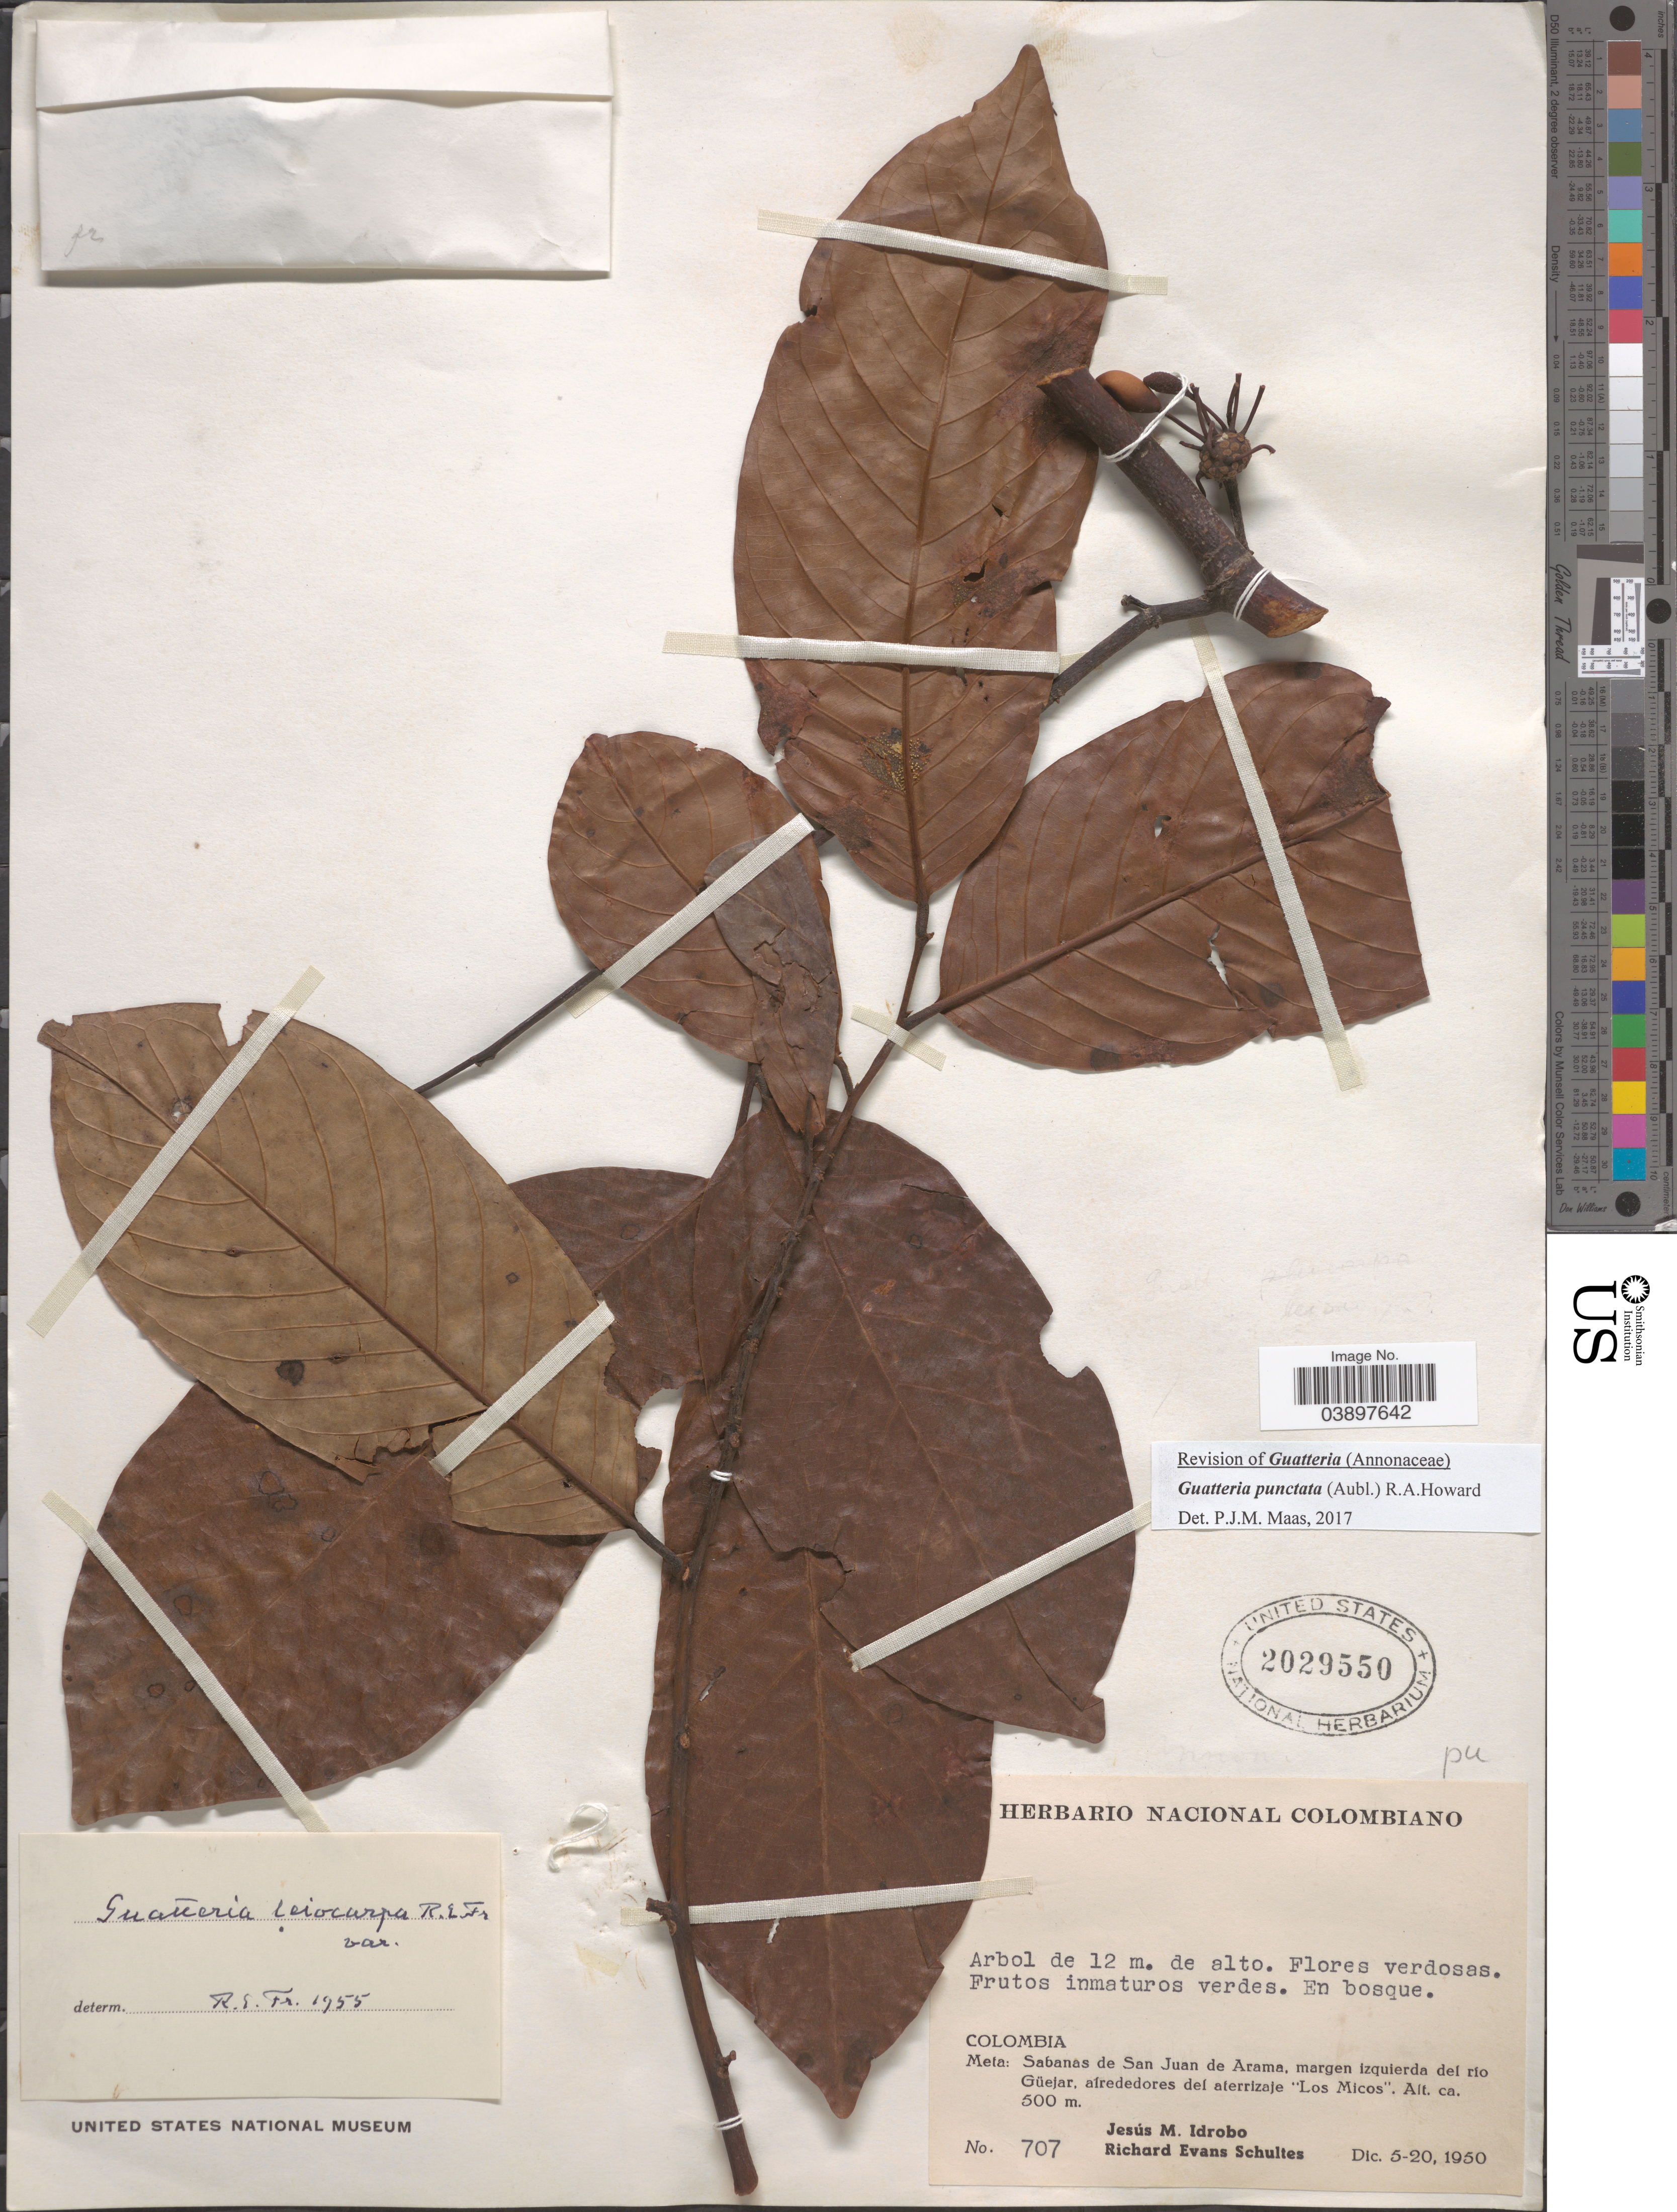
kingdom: Plantae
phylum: Tracheophyta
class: Magnoliopsida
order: Magnoliales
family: Annonaceae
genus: Guatteria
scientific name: Guatteria punctata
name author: (Aubl.) R.A. Howard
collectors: J. M. Idrobo & R. E. Schultes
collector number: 707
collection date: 1950-12-05/1950-12-20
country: Colombia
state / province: Meta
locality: Sabanas de San Juan de Arama, margen izquierda del río Güejar, alrededores del aterrizaje 'Los Micos'.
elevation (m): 500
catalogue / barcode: US 2029550